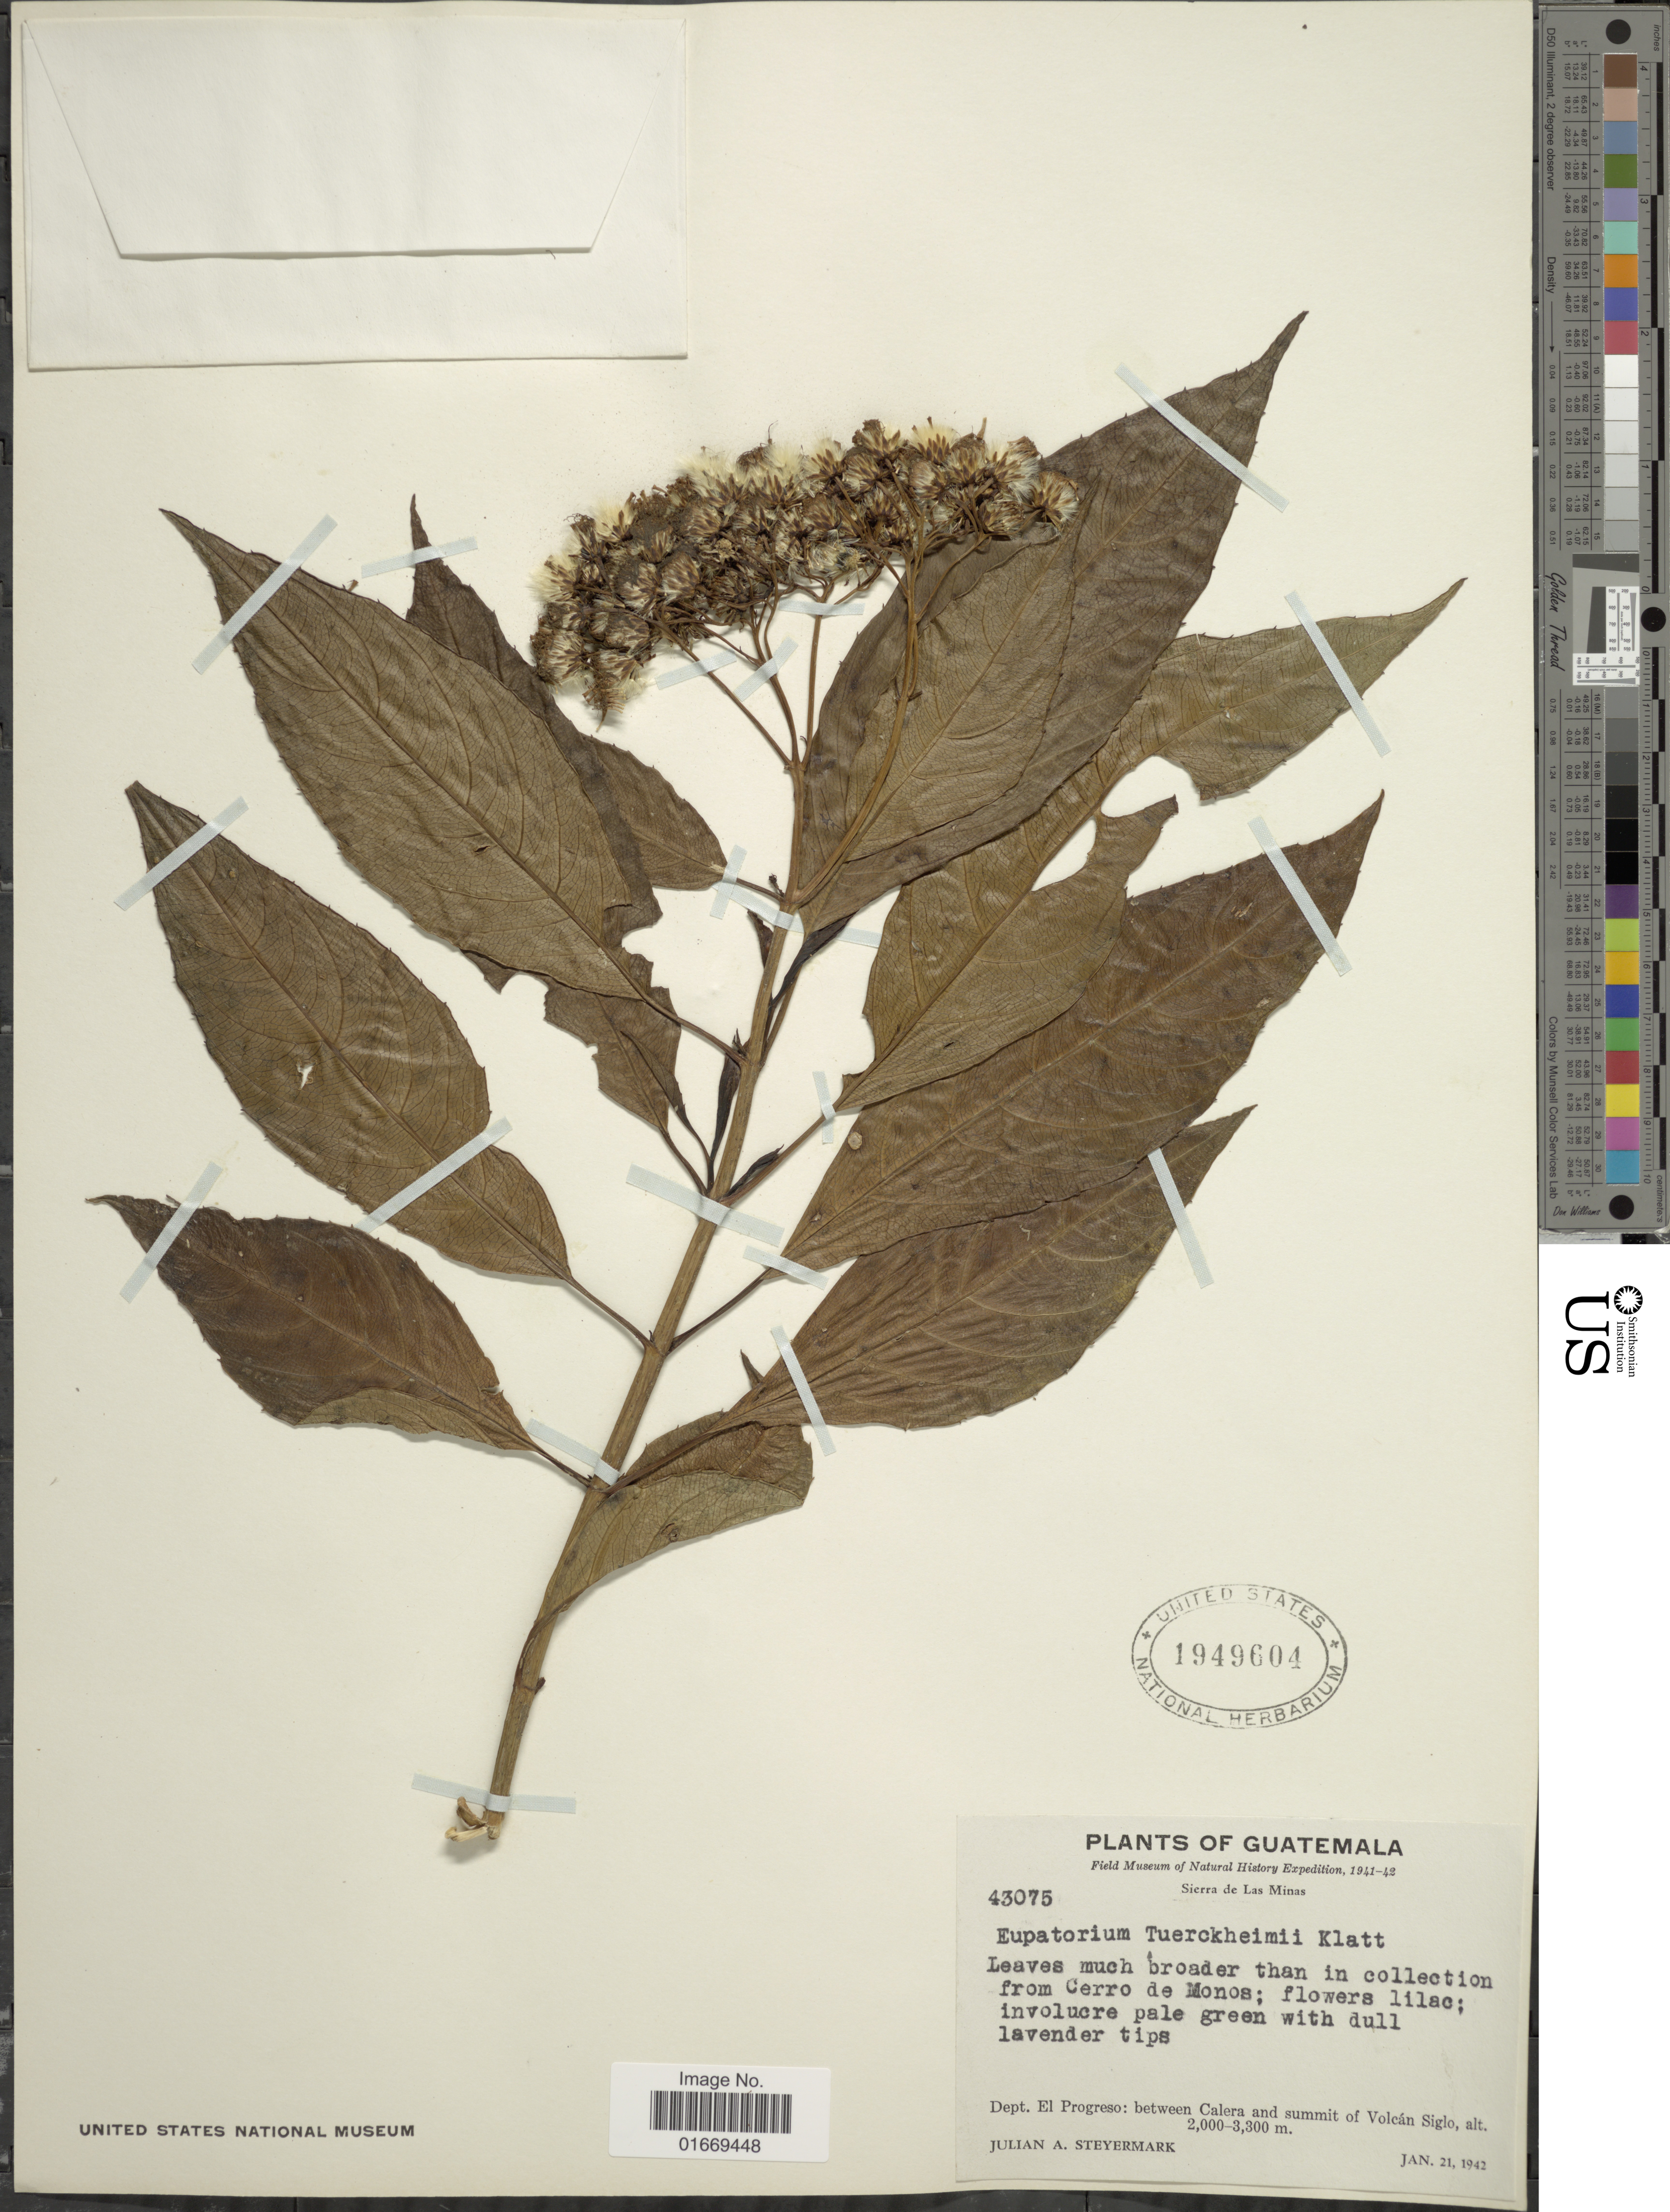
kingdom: Plantae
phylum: Tracheophyta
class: Magnoliopsida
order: Asterales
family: Asteraceae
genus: Bartlettina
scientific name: Bartlettina tuerckheimii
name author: (Klatt) R.M. King & H. Rob.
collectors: J. Steyermark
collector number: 43075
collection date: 1942-01-21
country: Guatemala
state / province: El Progreso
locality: Leaves much broader than in collection from Cerro de Monos, Dept. El Progreso: between Calera and summit of Volcán Siglo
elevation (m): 2000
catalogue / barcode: US 1949604